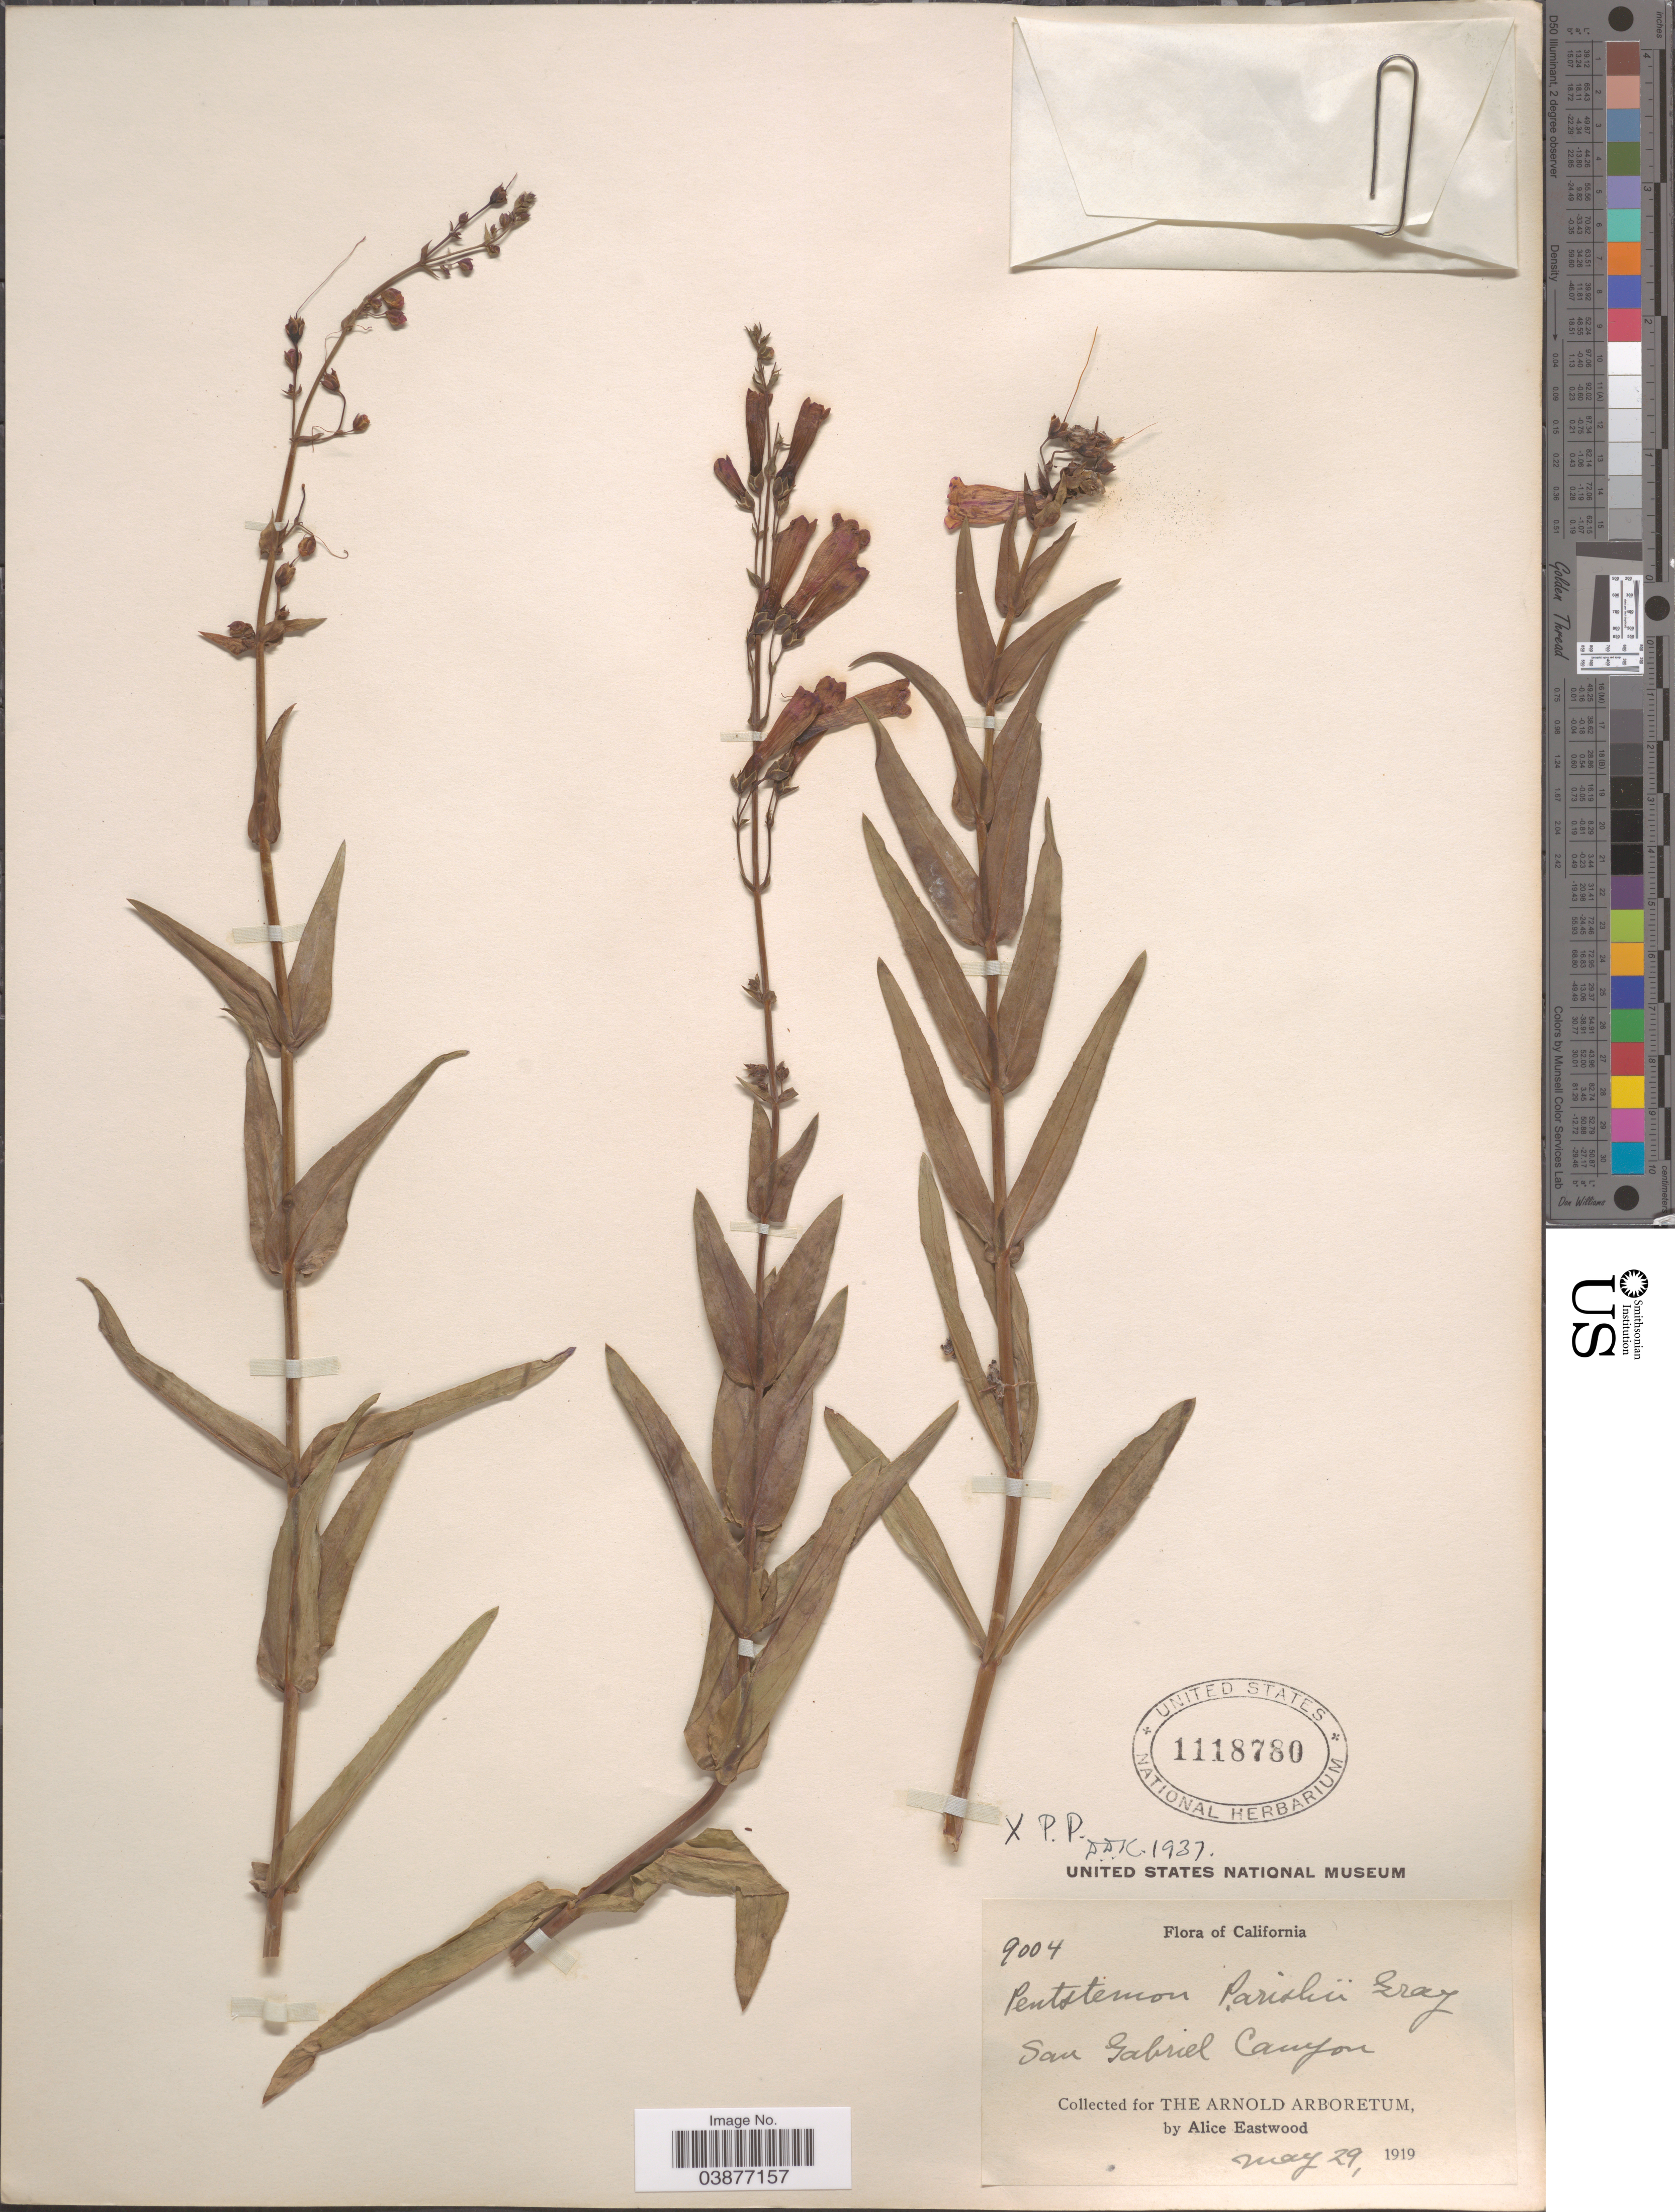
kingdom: Plantae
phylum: Tracheophyta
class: Magnoliopsida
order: Lamiales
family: Plantaginaceae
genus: Penstemon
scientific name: Penstemon parishii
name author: A. Gray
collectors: A. Eastwood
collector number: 9004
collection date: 1919-05-29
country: United States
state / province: California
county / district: Los Angeles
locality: San Gabriel Canyon.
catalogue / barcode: US 1118780